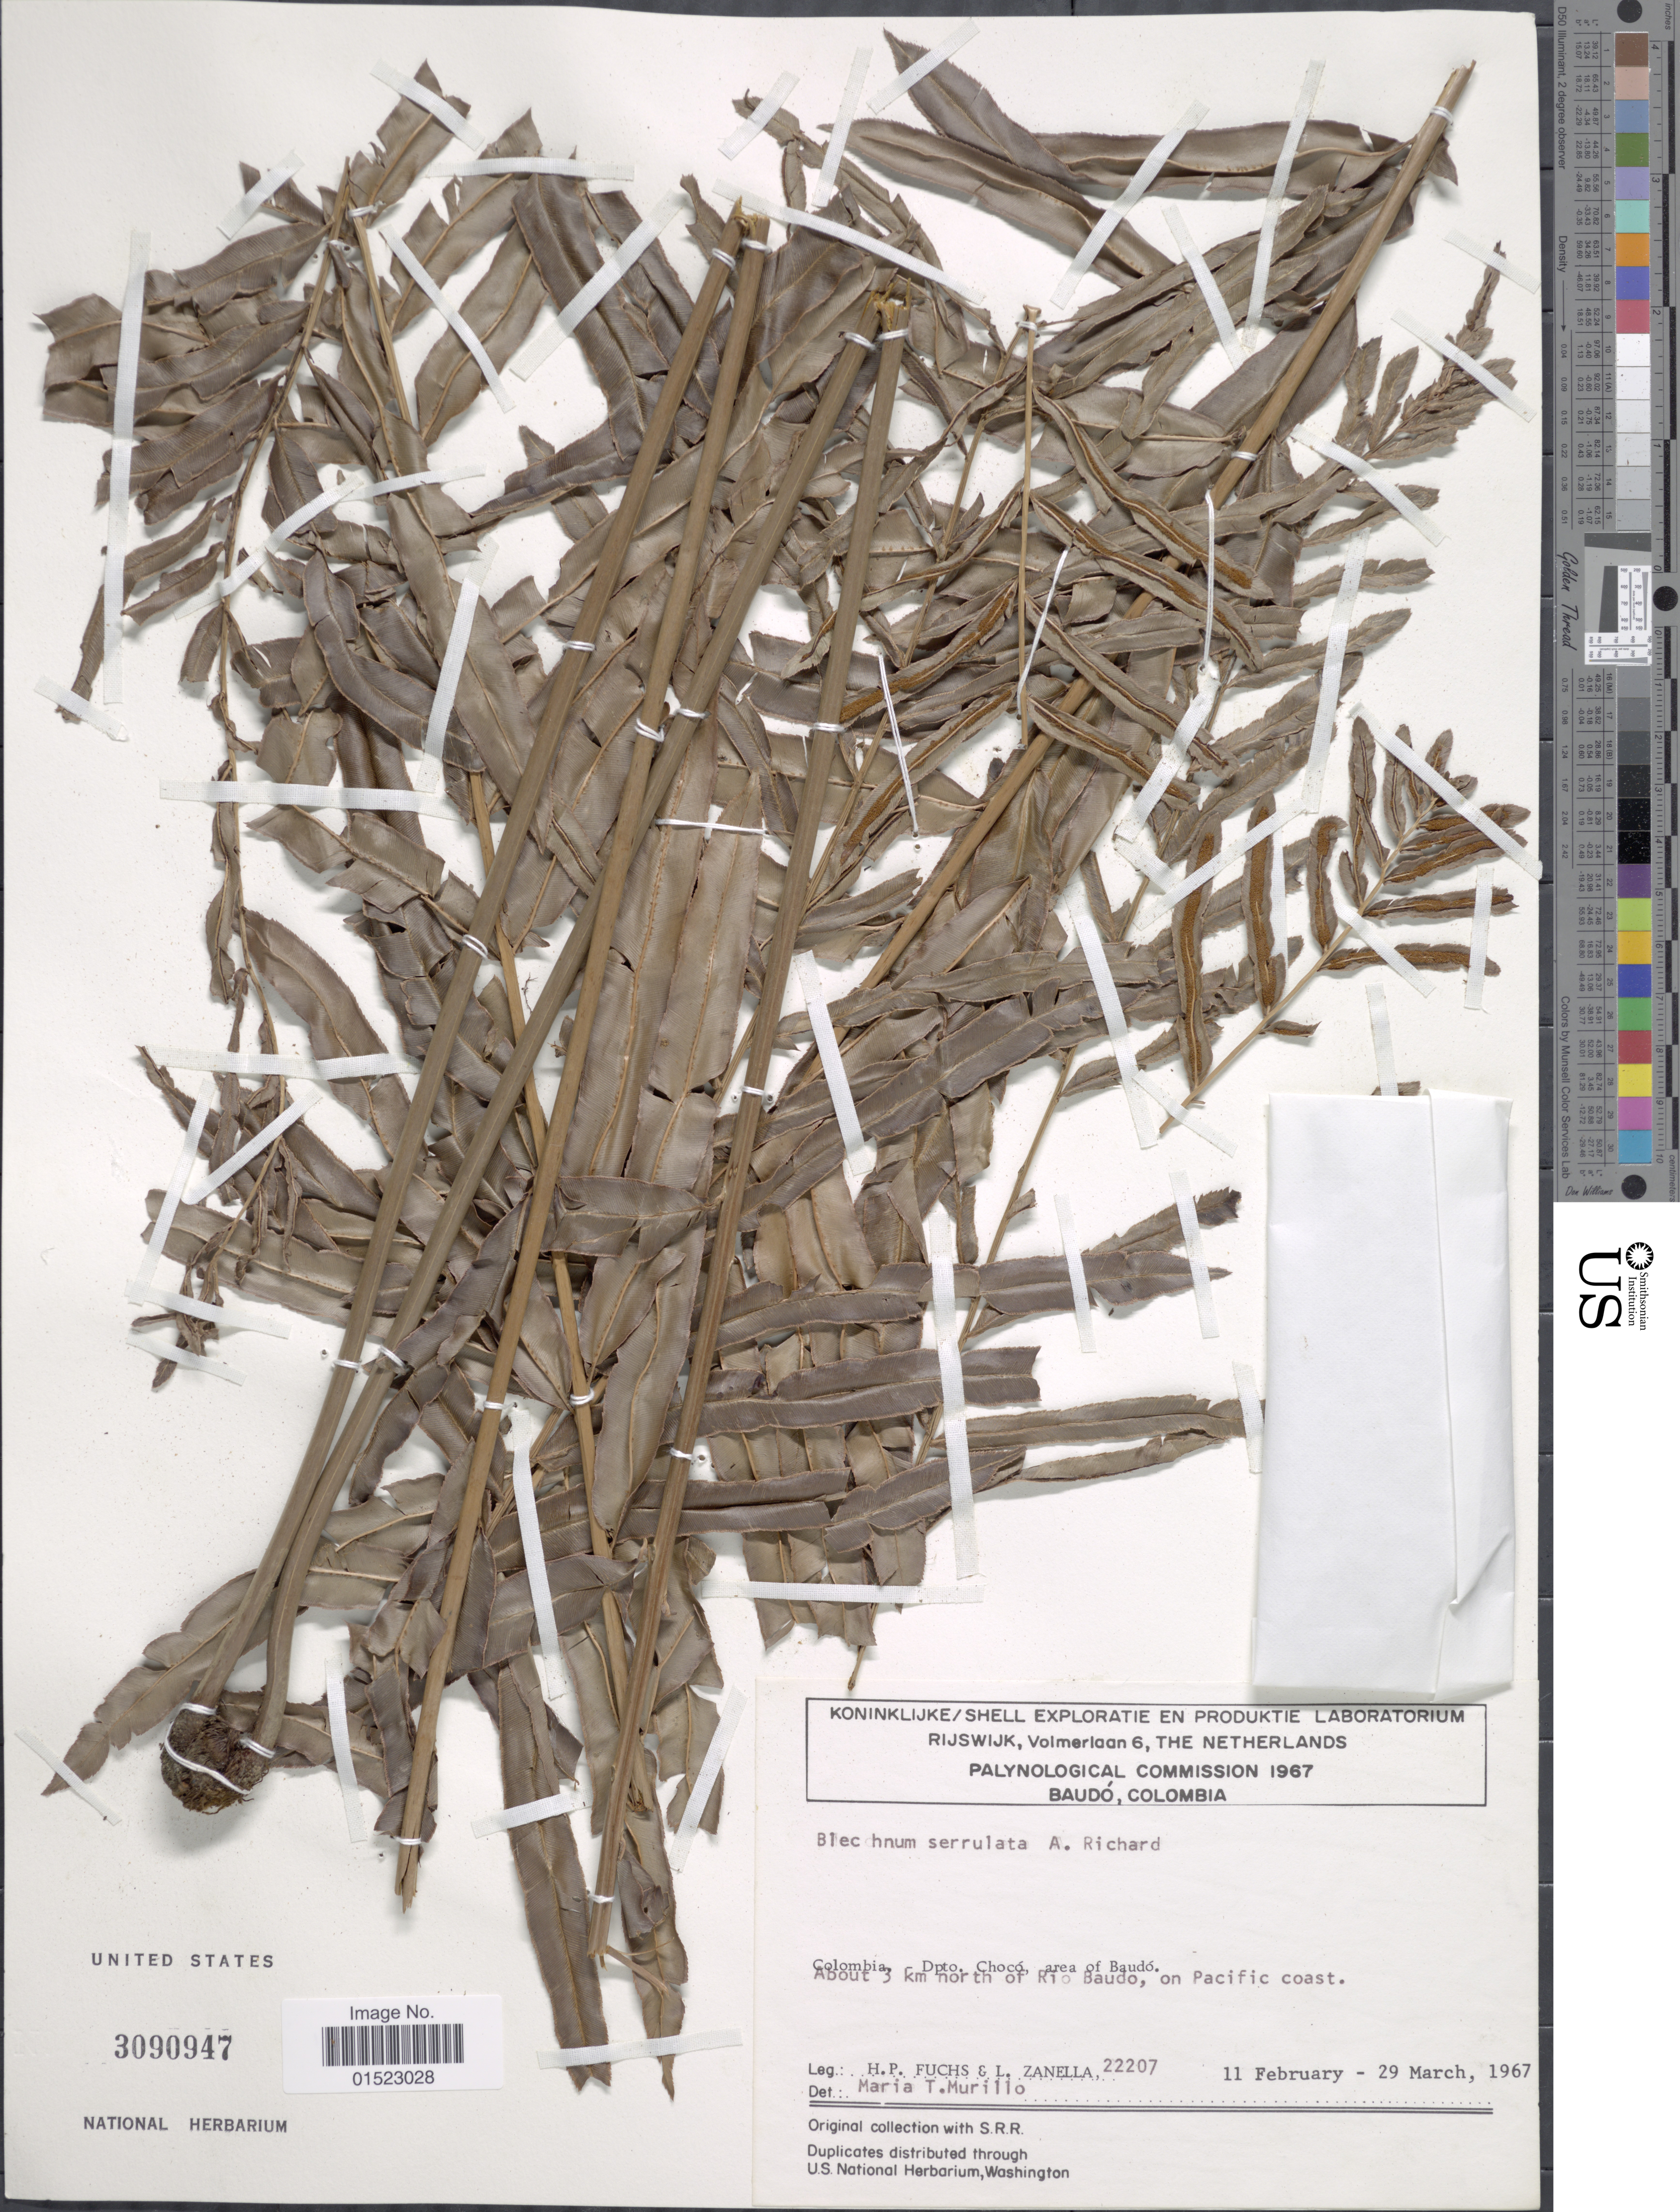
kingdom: Plantae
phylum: Tracheophyta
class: Polypodiopsida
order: Polypodiales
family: Blechnaceae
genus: Telmatoblechnum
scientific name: Telmatoblechnum serrulatum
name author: (Rich.) Perrie et al.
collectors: H. P. Fuchs & L. Zanella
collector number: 22207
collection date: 1967-02-11/1967-03-29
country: Colombia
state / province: Chocó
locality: Dpto. Choco, area of Baudó, about 3 km north of Rio Baudo, on pacific coast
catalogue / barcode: US 3090947